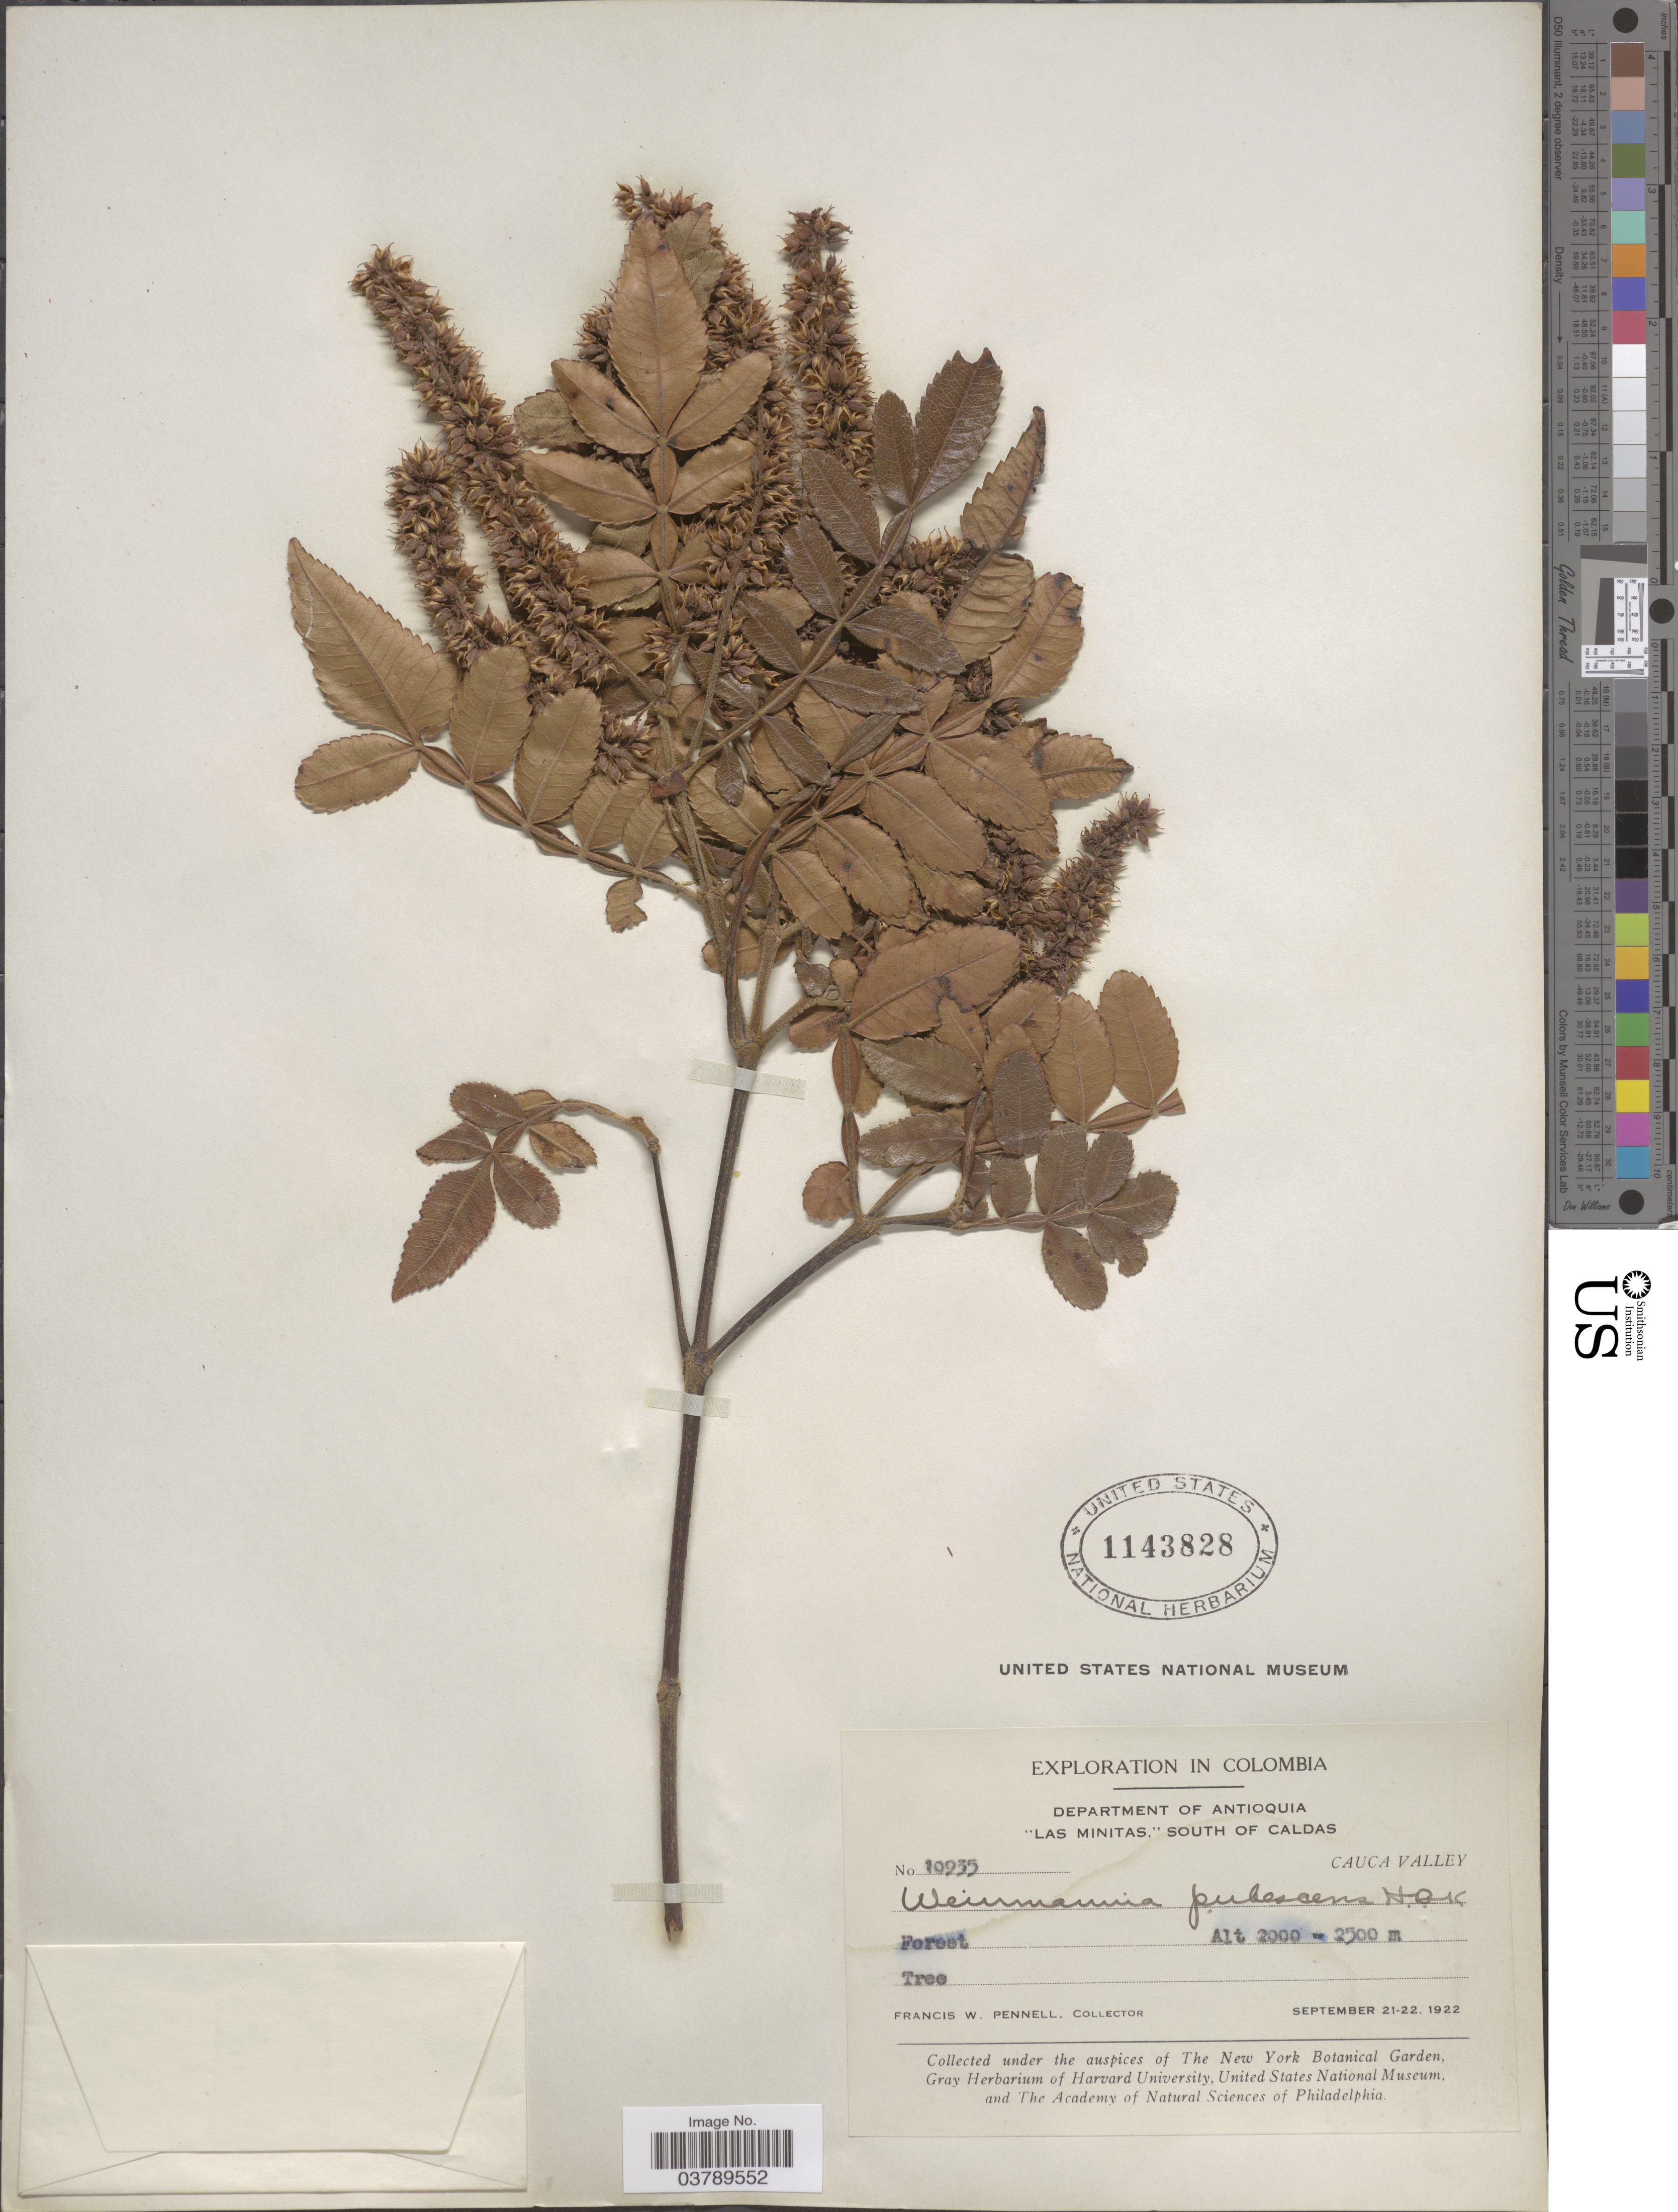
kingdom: Plantae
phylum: Tracheophyta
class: Magnoliopsida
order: Oxalidales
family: Cunoniaceae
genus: Weinmannia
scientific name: Weinmannia pubescens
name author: Kunth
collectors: F. W. Pennell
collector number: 10935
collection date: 1922-09-21/1922-09-22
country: Colombia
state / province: Antioquia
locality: Department of Antioquia "Las Minitas," South of Caldas. Cauca Valley.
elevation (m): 2000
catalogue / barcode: US 1143828